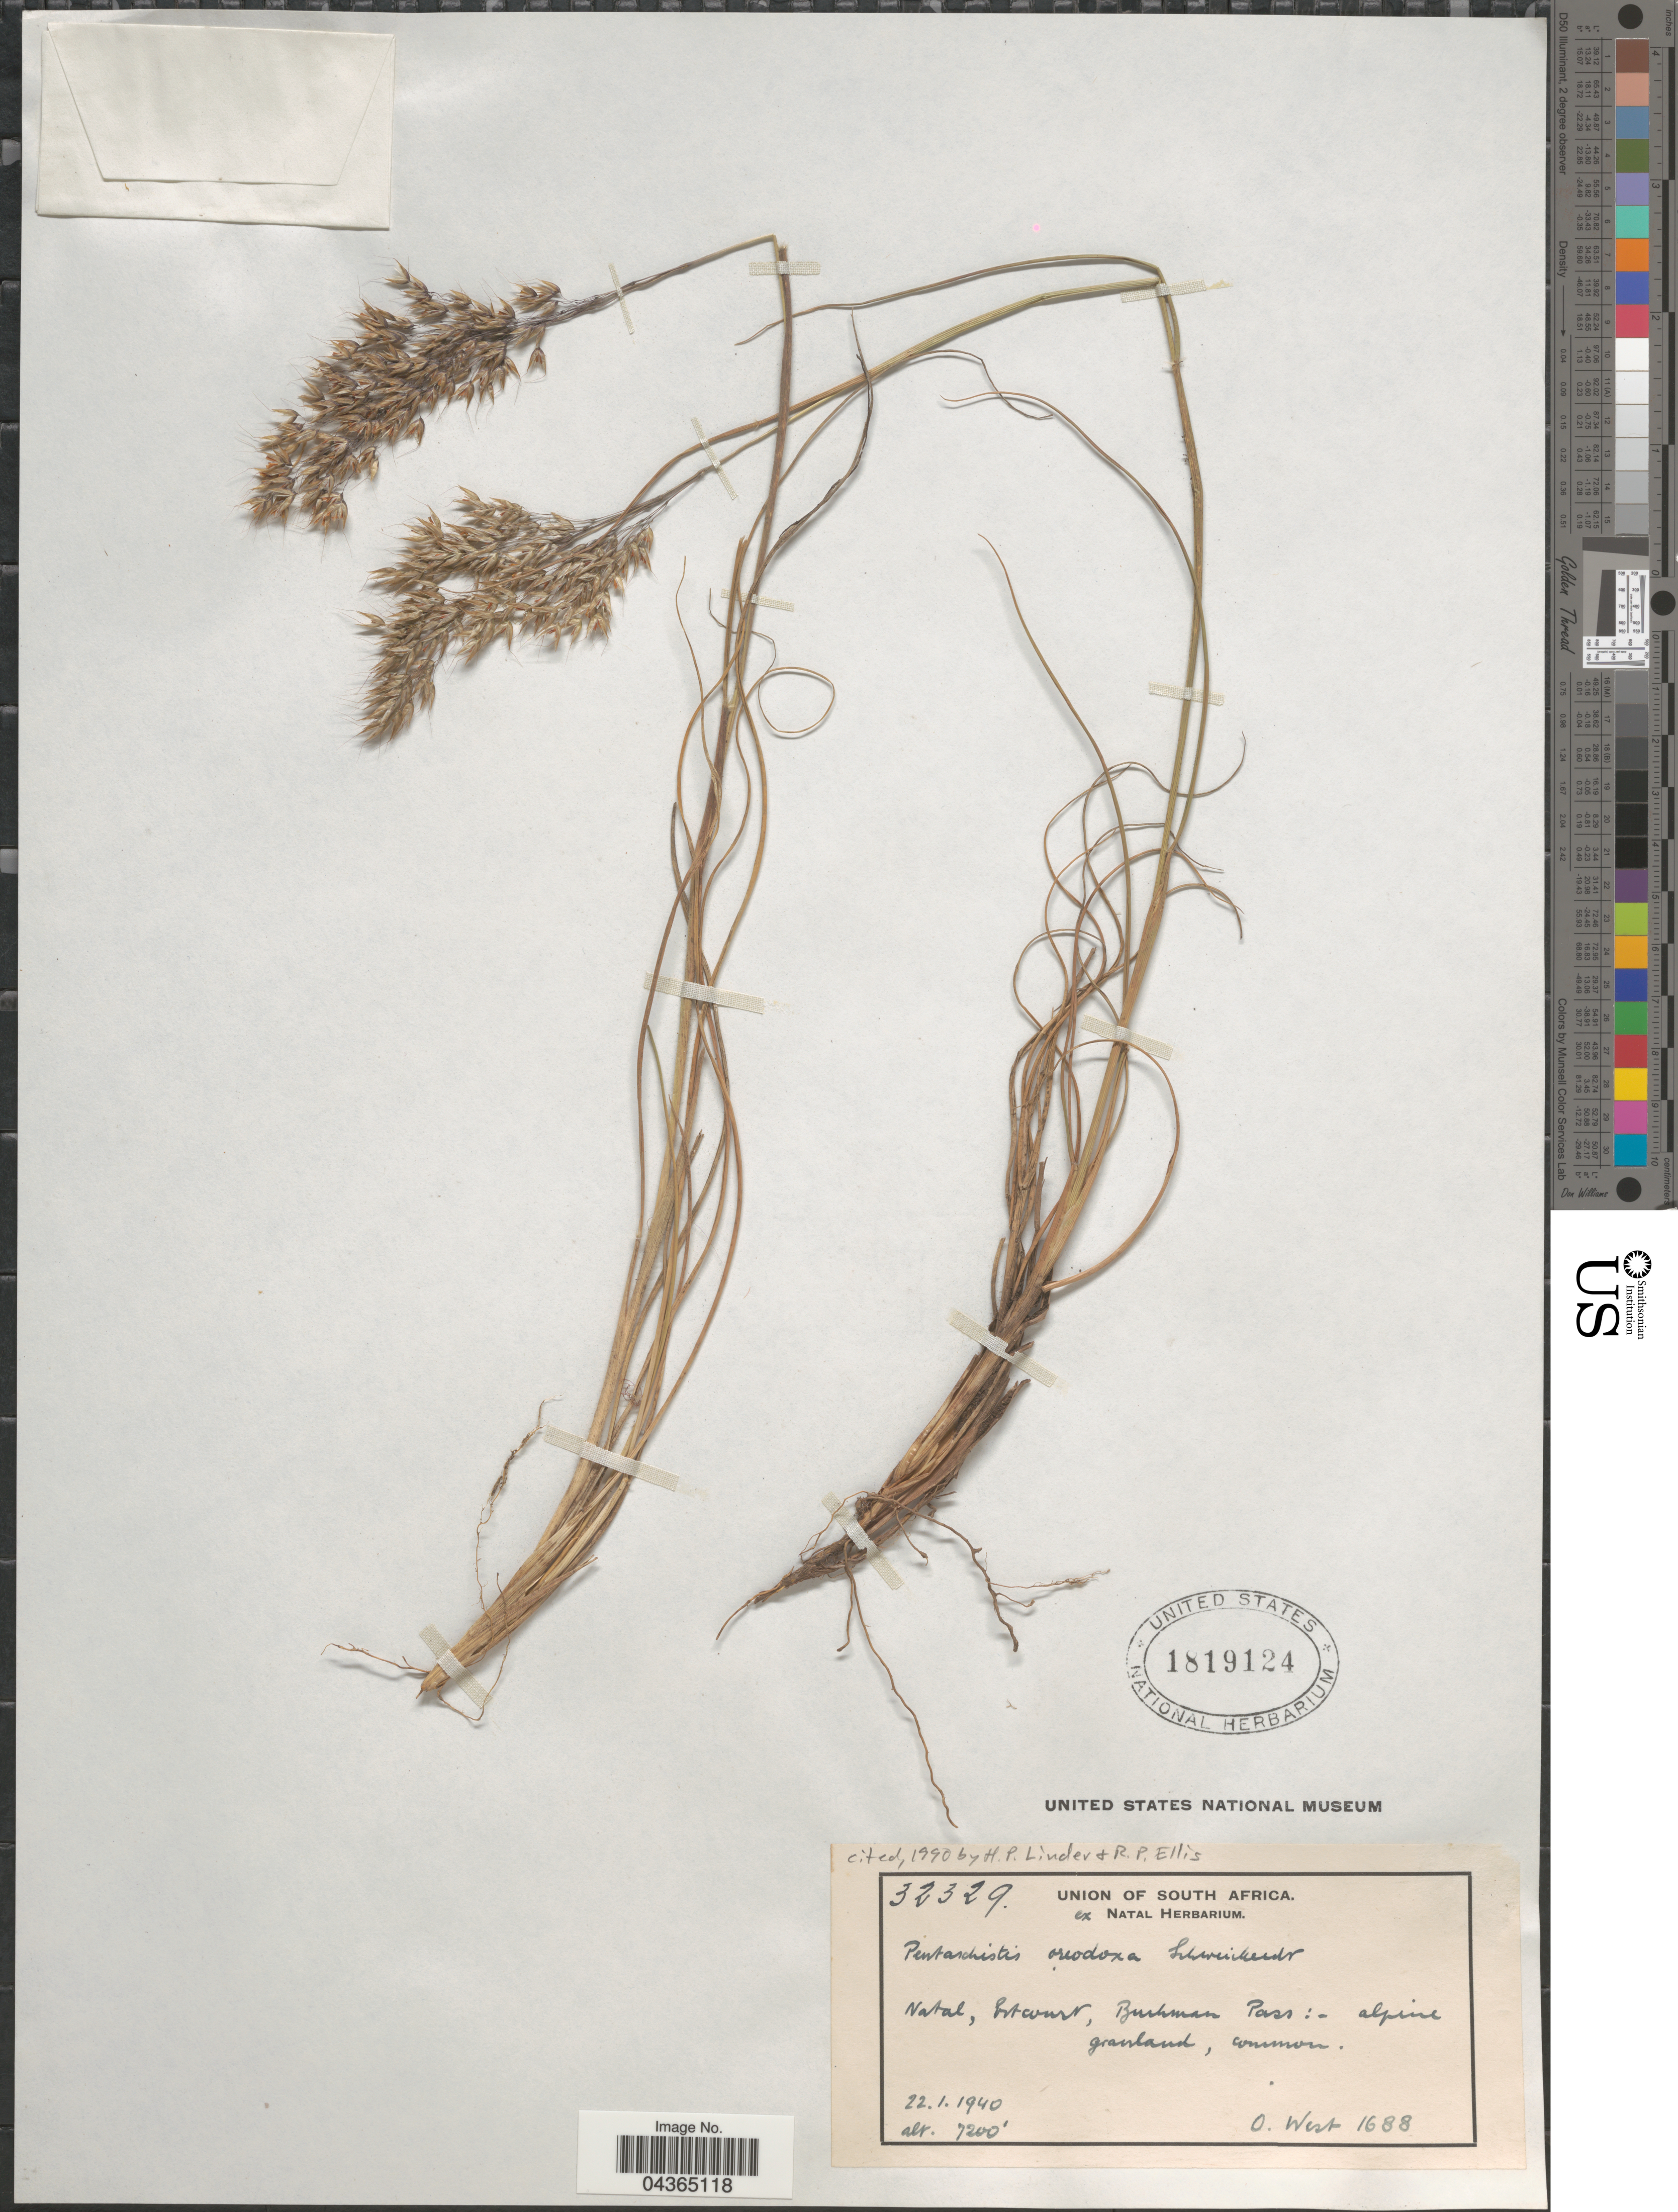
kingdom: Plantae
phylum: Tracheophyta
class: Liliopsida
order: Poales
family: Poaceae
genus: Pentameris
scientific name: Pentameris oreodoxa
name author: (Schweick.) Galley & H.P. Linder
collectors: O. West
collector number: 1688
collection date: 1940-01-22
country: South Africa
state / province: KwaZulu-Natal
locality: Union of South Africa. Natal, Estcourt, Bushman Pass:-alpine grassland.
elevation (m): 2195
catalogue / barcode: US 1819124